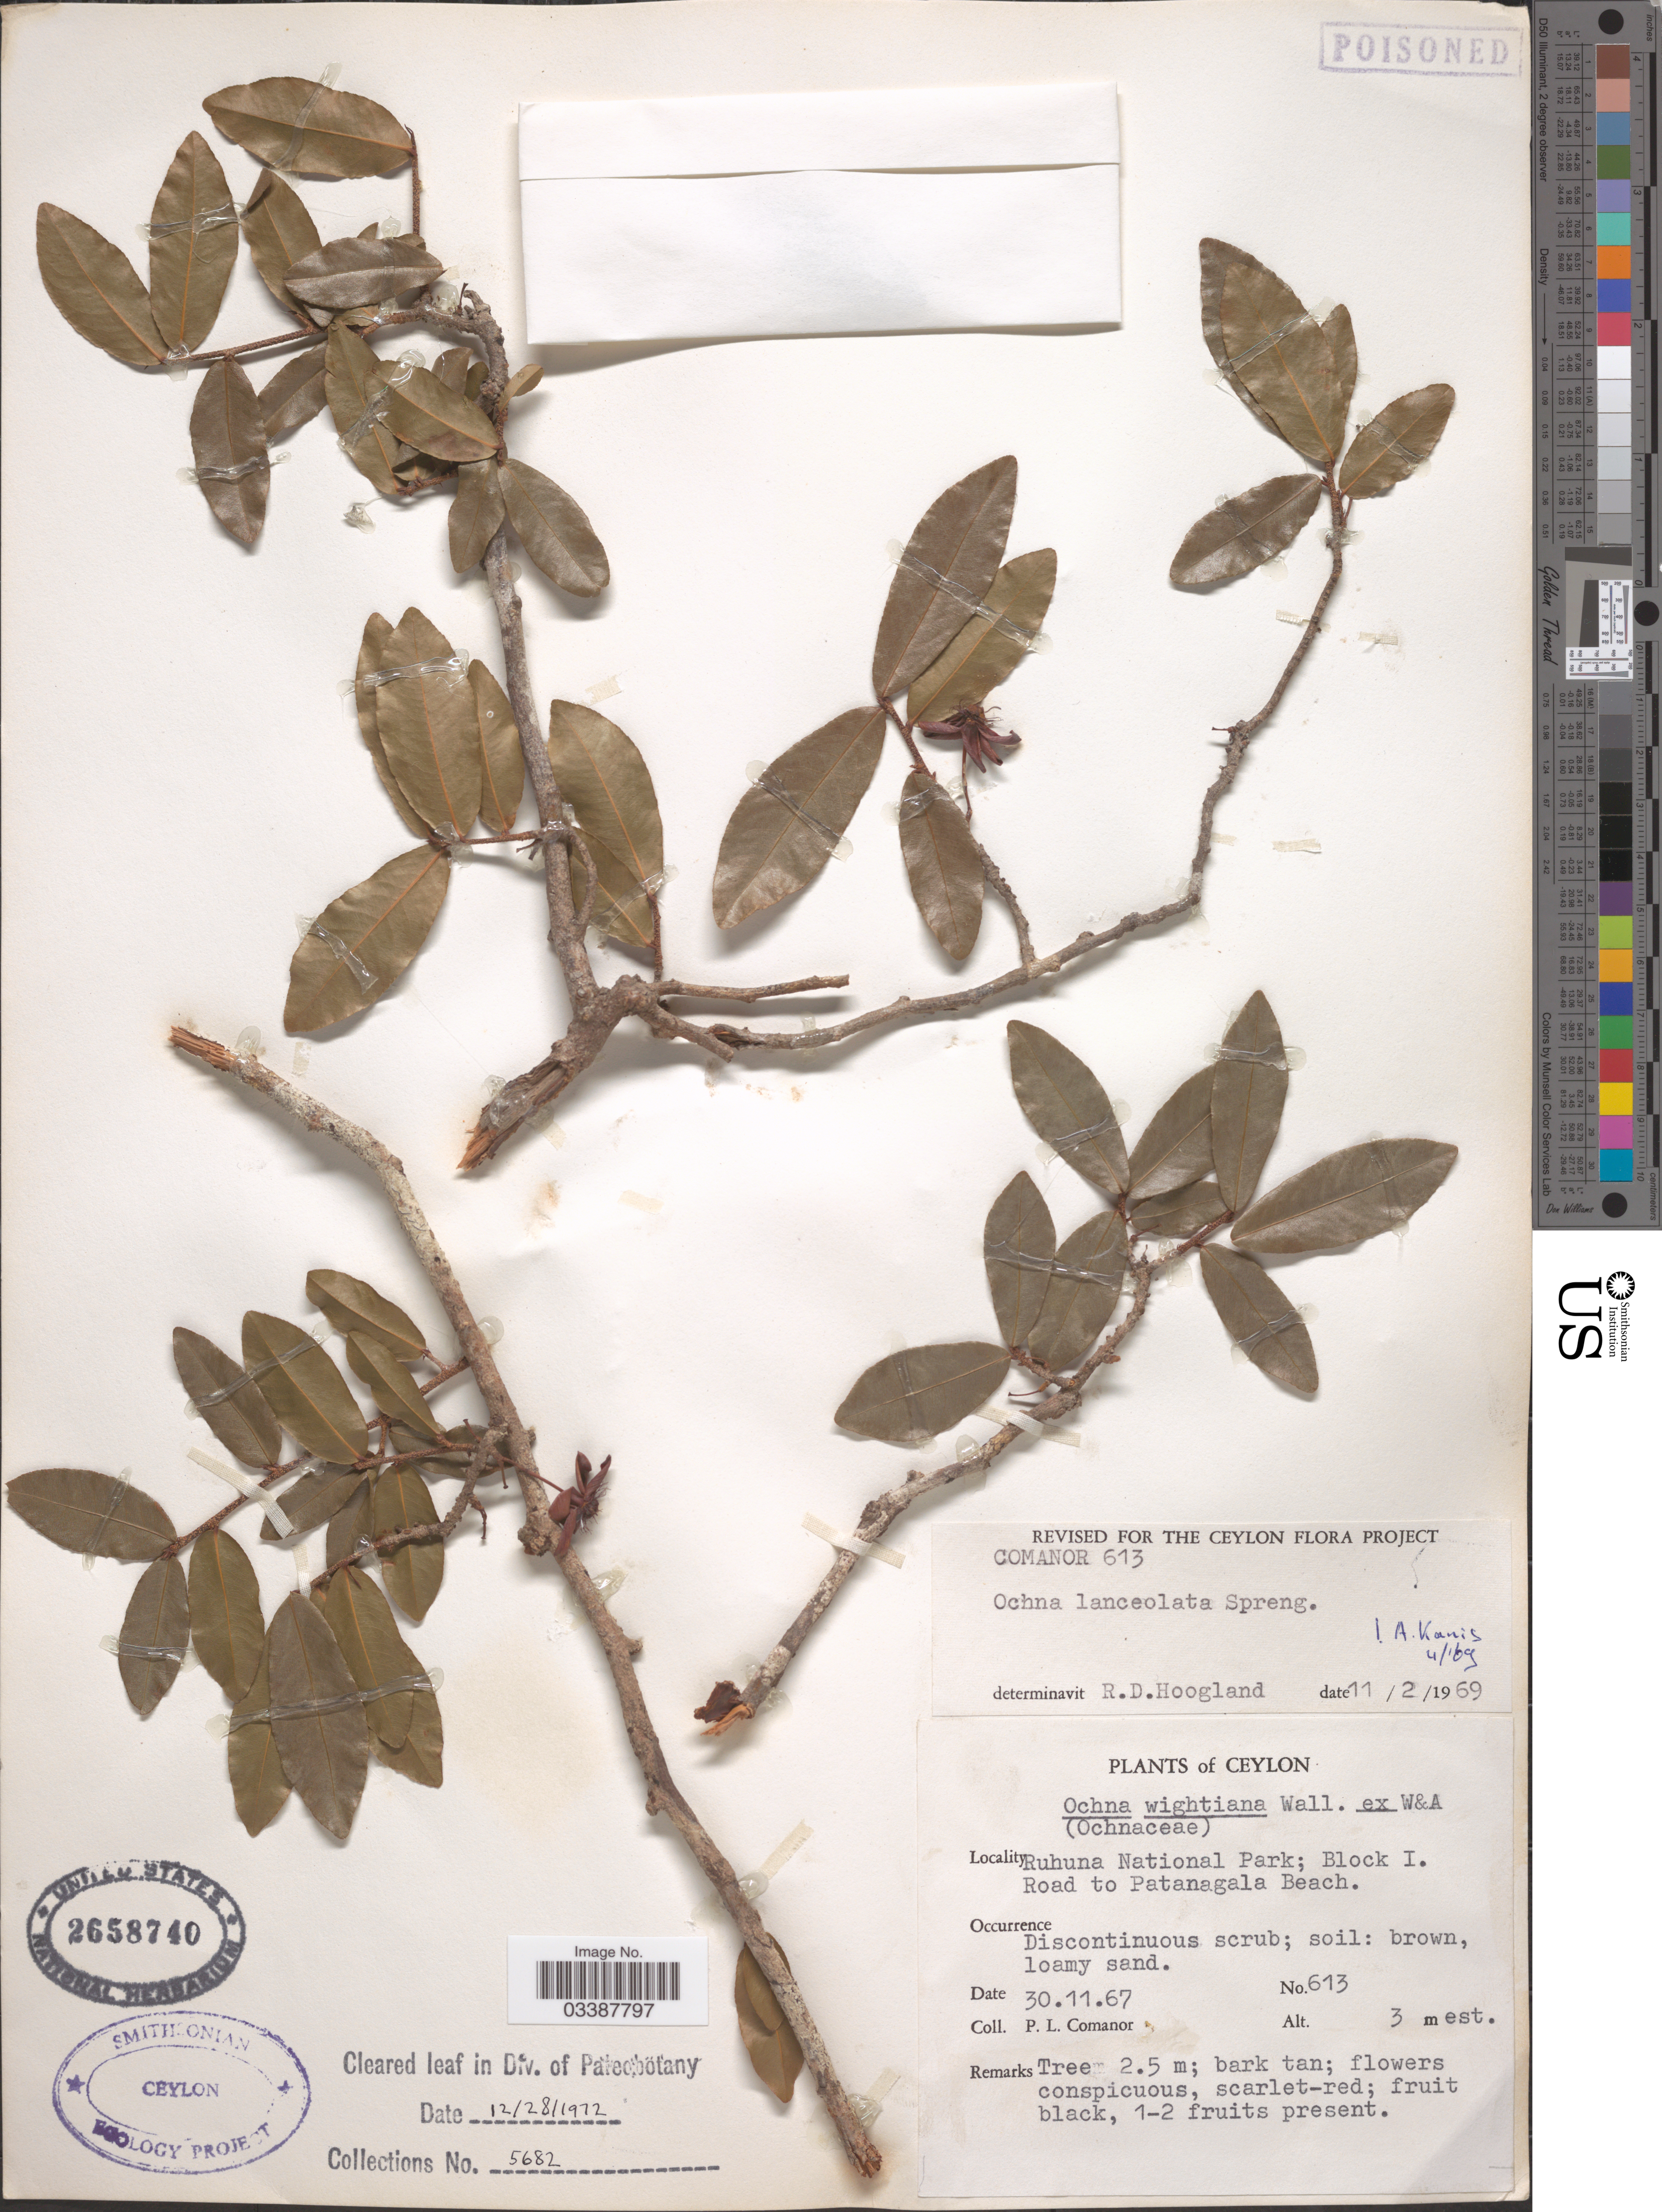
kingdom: Plantae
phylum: Tracheophyta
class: Magnoliopsida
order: Malpighiales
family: Ochnaceae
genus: Ochna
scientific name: Ochna lanceolata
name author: Spreng.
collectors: P. Comanor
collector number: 613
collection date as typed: Transcribed d/m/y: 30/11/67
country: Sri Lanka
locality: Ceylon. Ruhuna National Park; Block I. Road to Patanagala Beach.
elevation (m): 3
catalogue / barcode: US 2658740